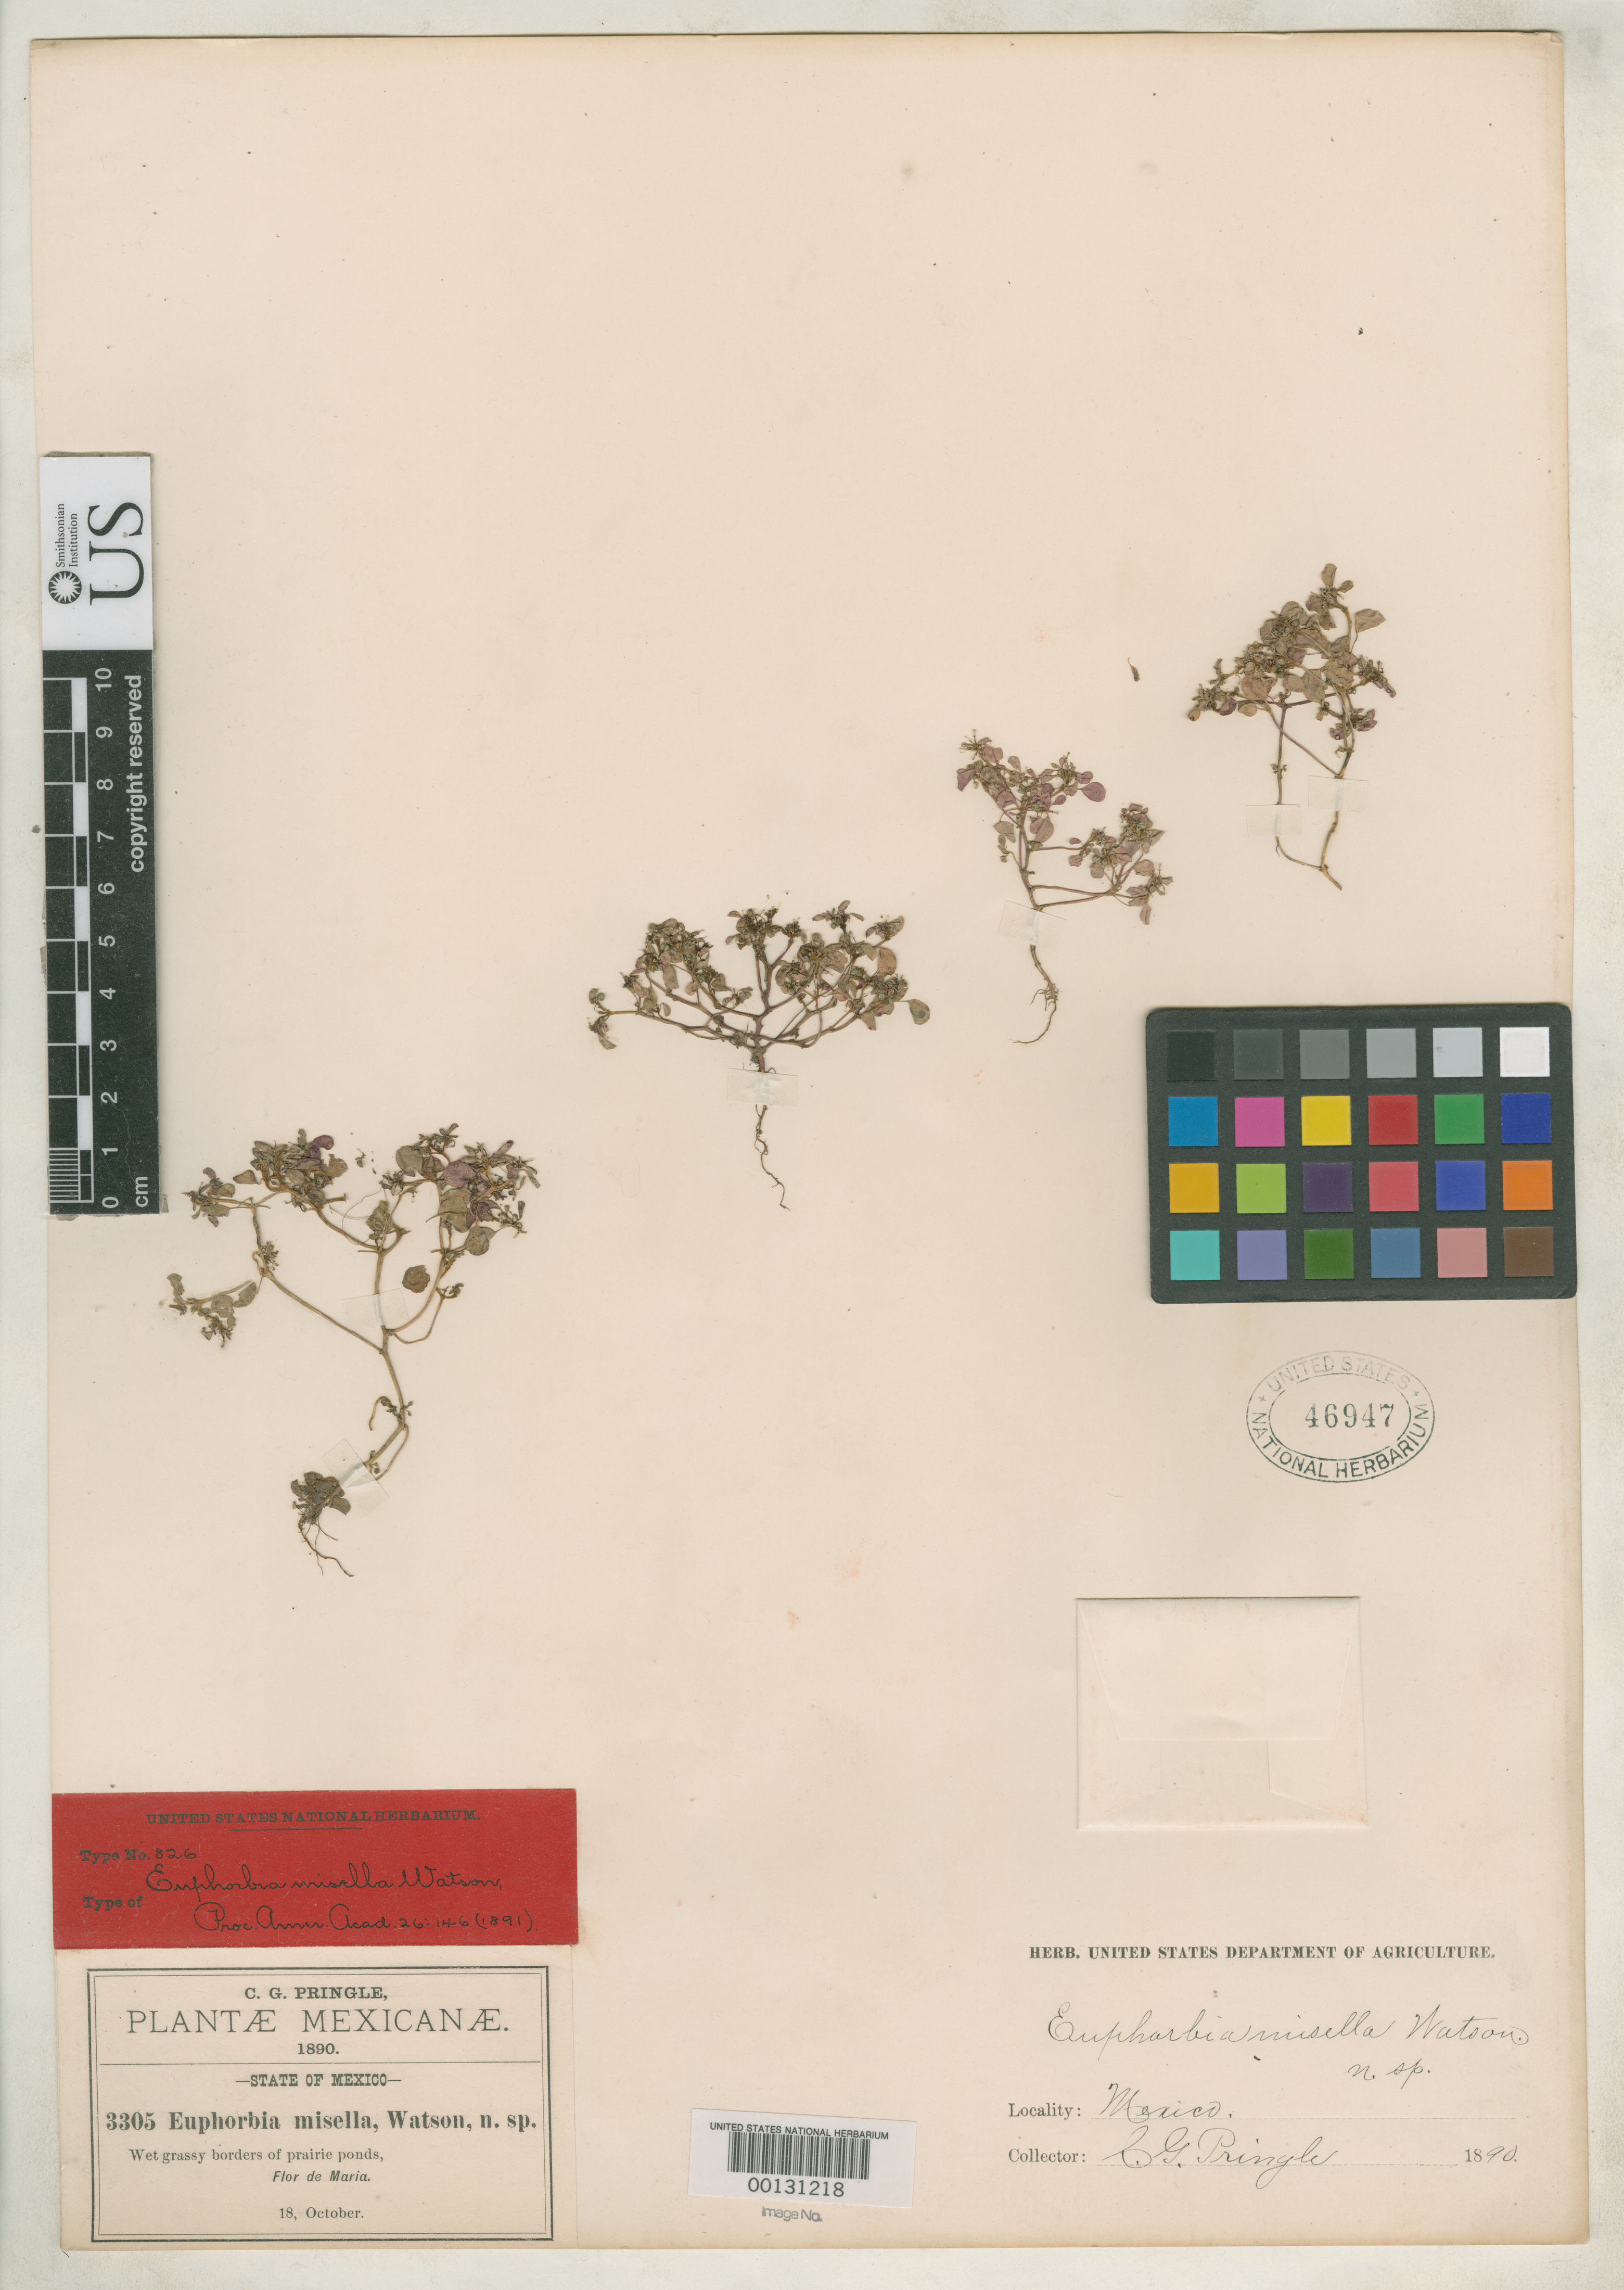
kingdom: Plantae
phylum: Tracheophyta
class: Magnoliopsida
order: Malpighiales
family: Euphorbiaceae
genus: Euphorbia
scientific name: Euphorbia misella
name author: S. Watson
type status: Type Collection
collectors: C. G. Pringle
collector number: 3305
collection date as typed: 18 Oct 1890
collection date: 1890-10-18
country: Mexico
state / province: México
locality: Flor de Maria.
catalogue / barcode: US 46947